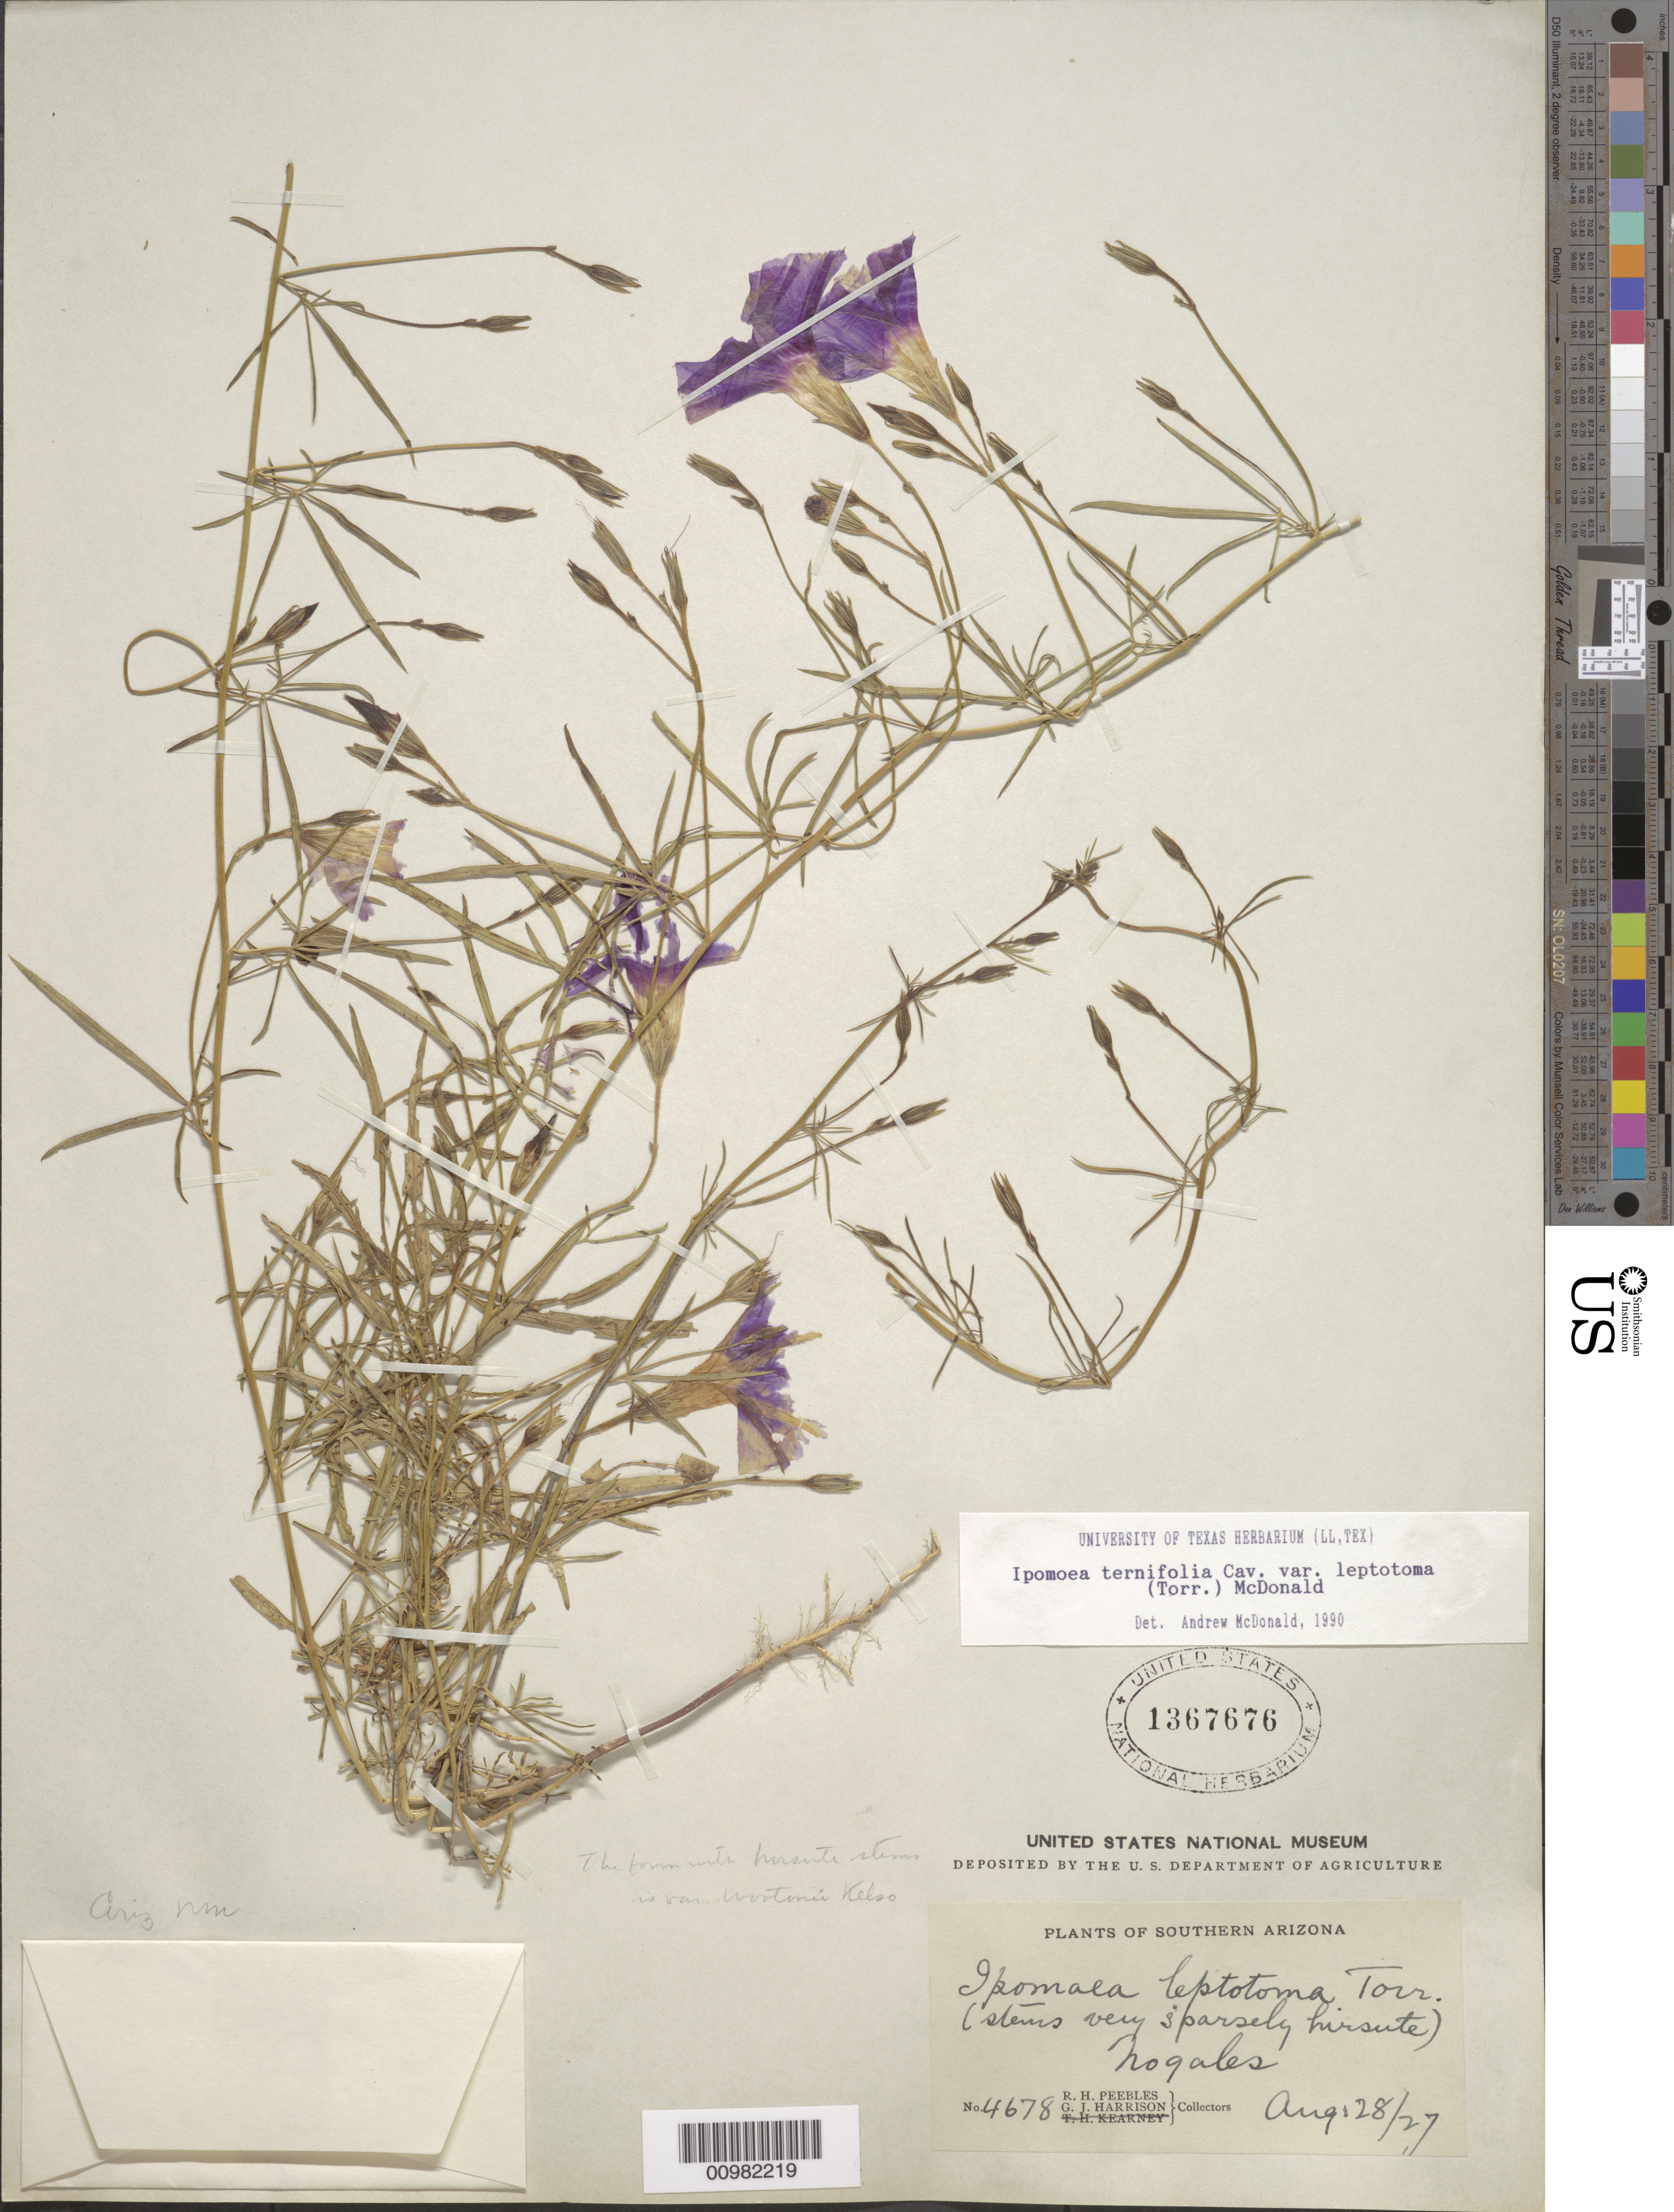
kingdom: Plantae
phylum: Tracheophyta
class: Magnoliopsida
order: Solanales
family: Convolvulaceae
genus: Ipomoea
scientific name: Ipomoea ternifolia var. leptotoma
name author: (Torr.) J.A. McDonald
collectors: R. H. Peebles & G. J. Harrison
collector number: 4678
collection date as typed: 28 Aug 1927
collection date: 1927-08-28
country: United States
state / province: Arizona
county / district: Santa Cruz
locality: Nogales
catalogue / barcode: US 1367676